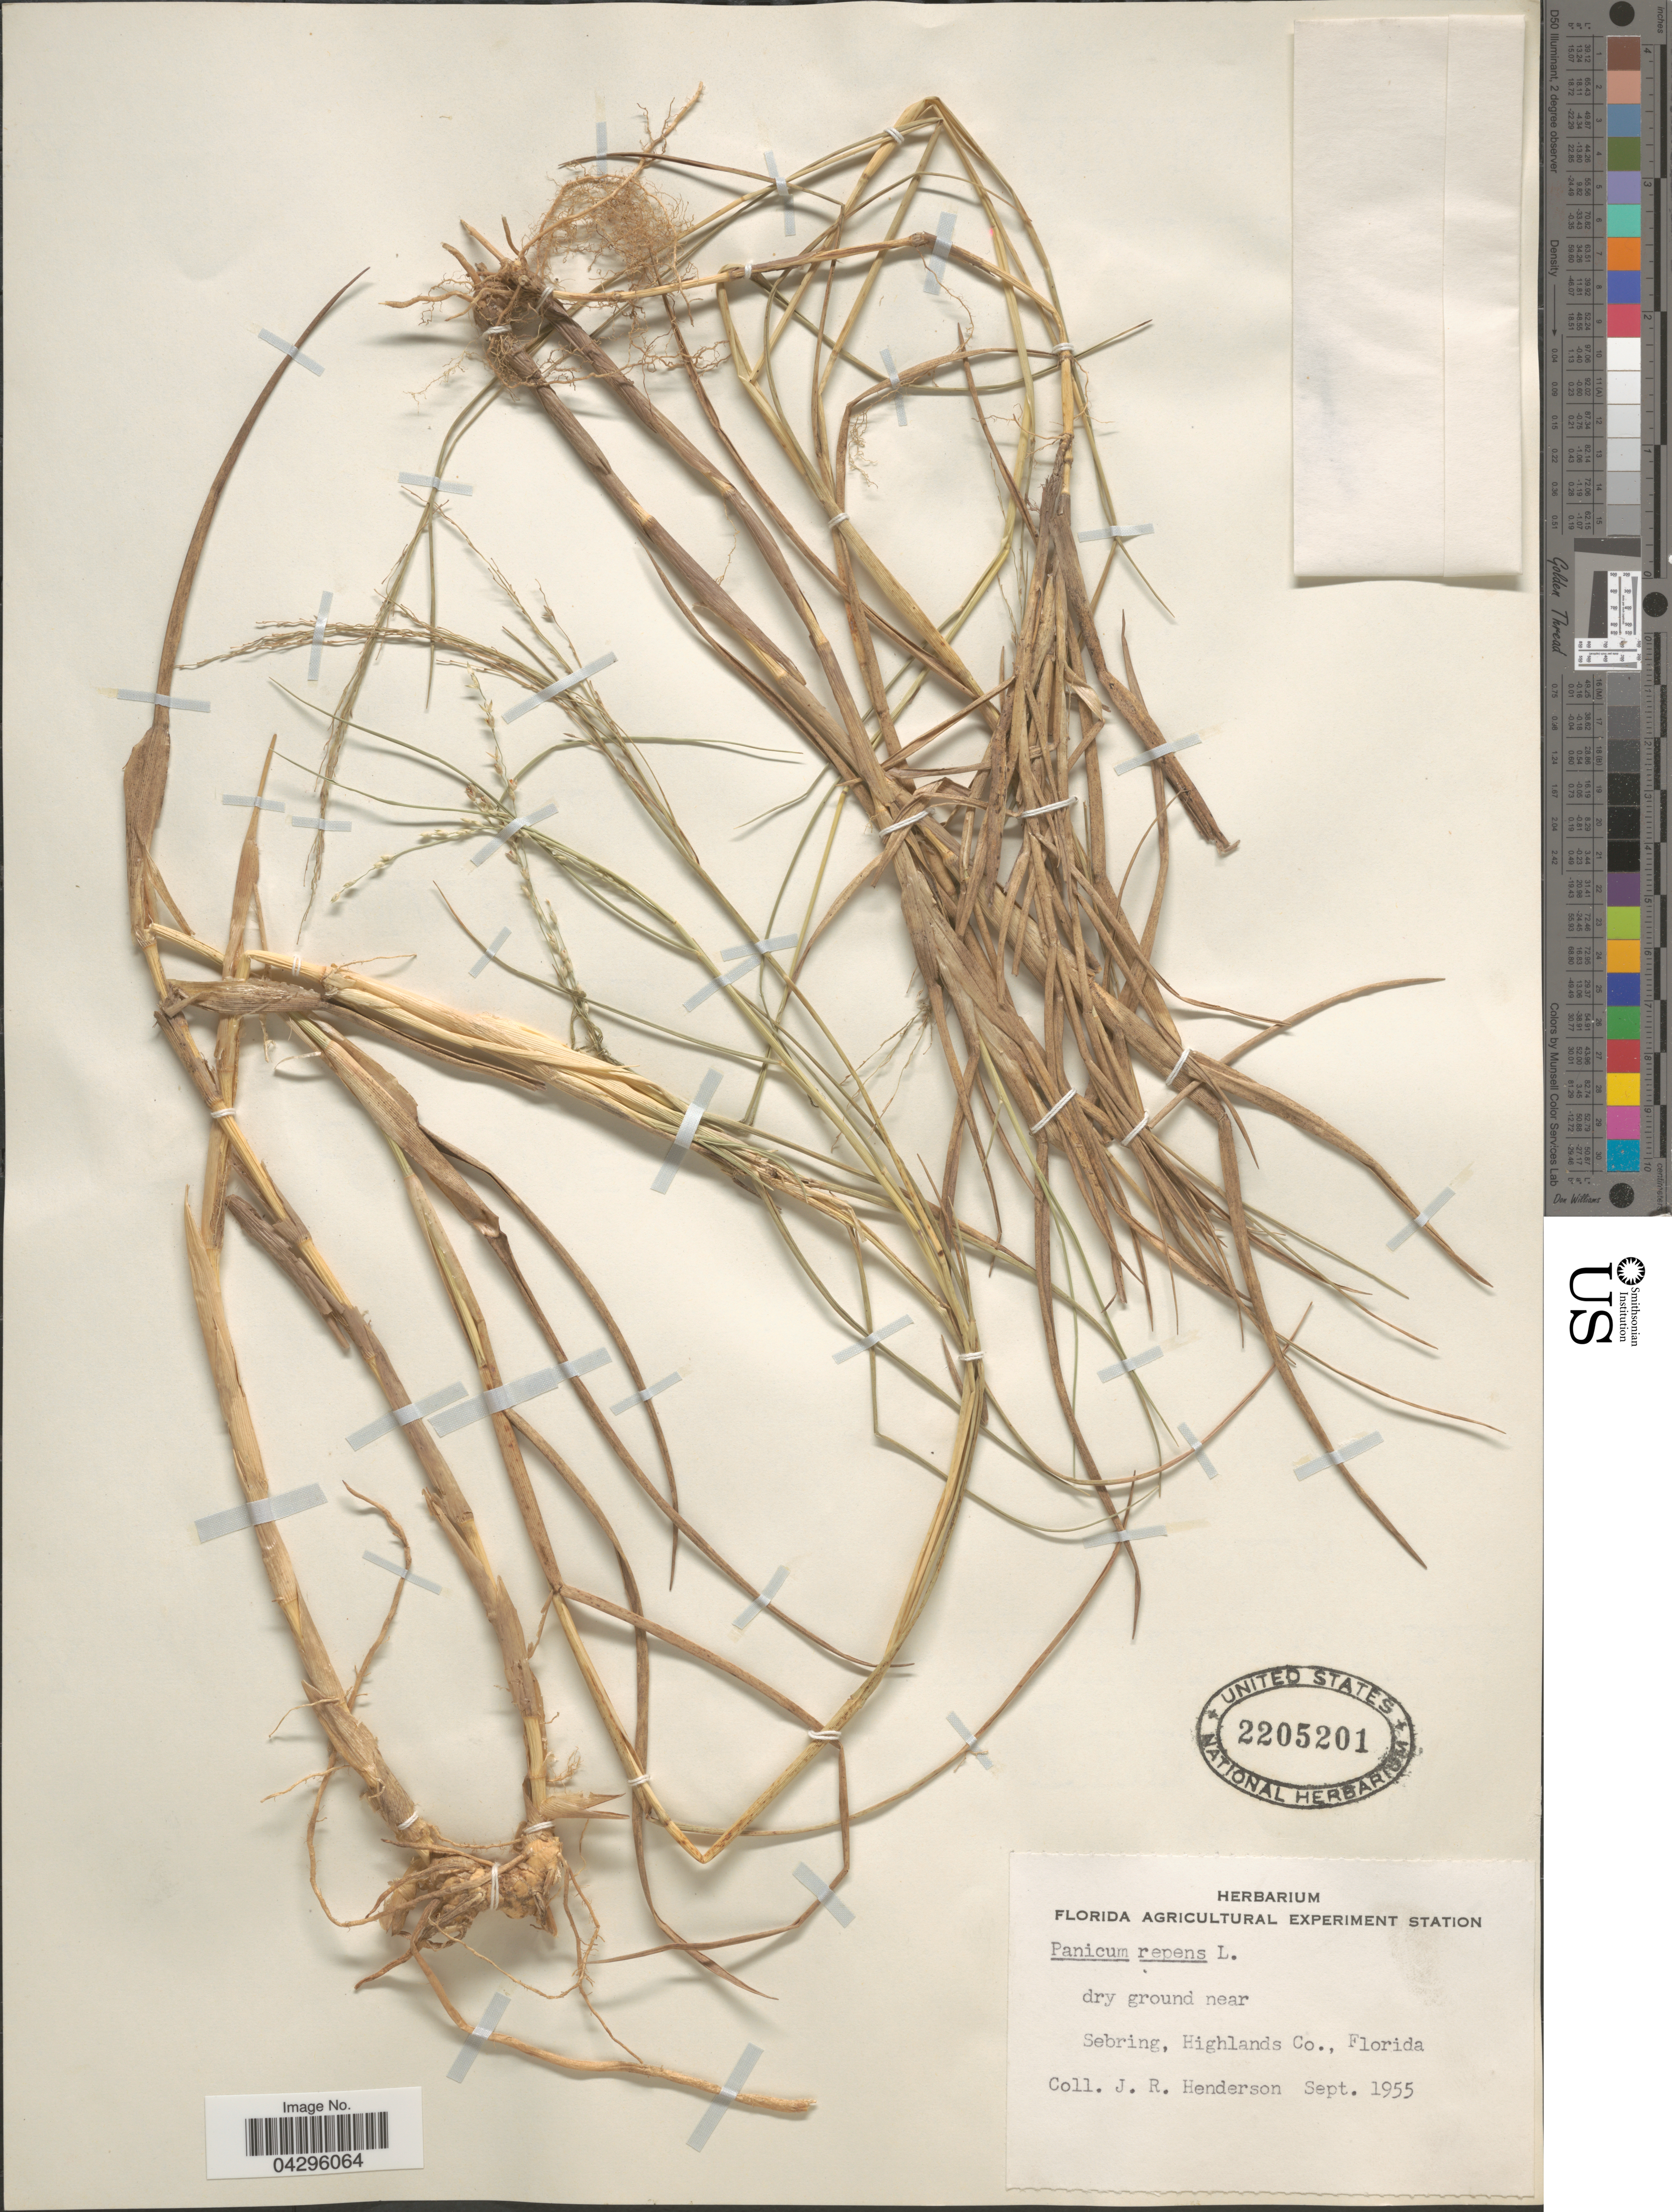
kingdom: Plantae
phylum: Tracheophyta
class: Liliopsida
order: Poales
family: Poaceae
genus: Panicum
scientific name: Panicum repens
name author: L.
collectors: J. Henderson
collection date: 1955-09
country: United States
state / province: Florida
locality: Dry ground near Sebring, Highlands Co.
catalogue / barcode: US 2205201